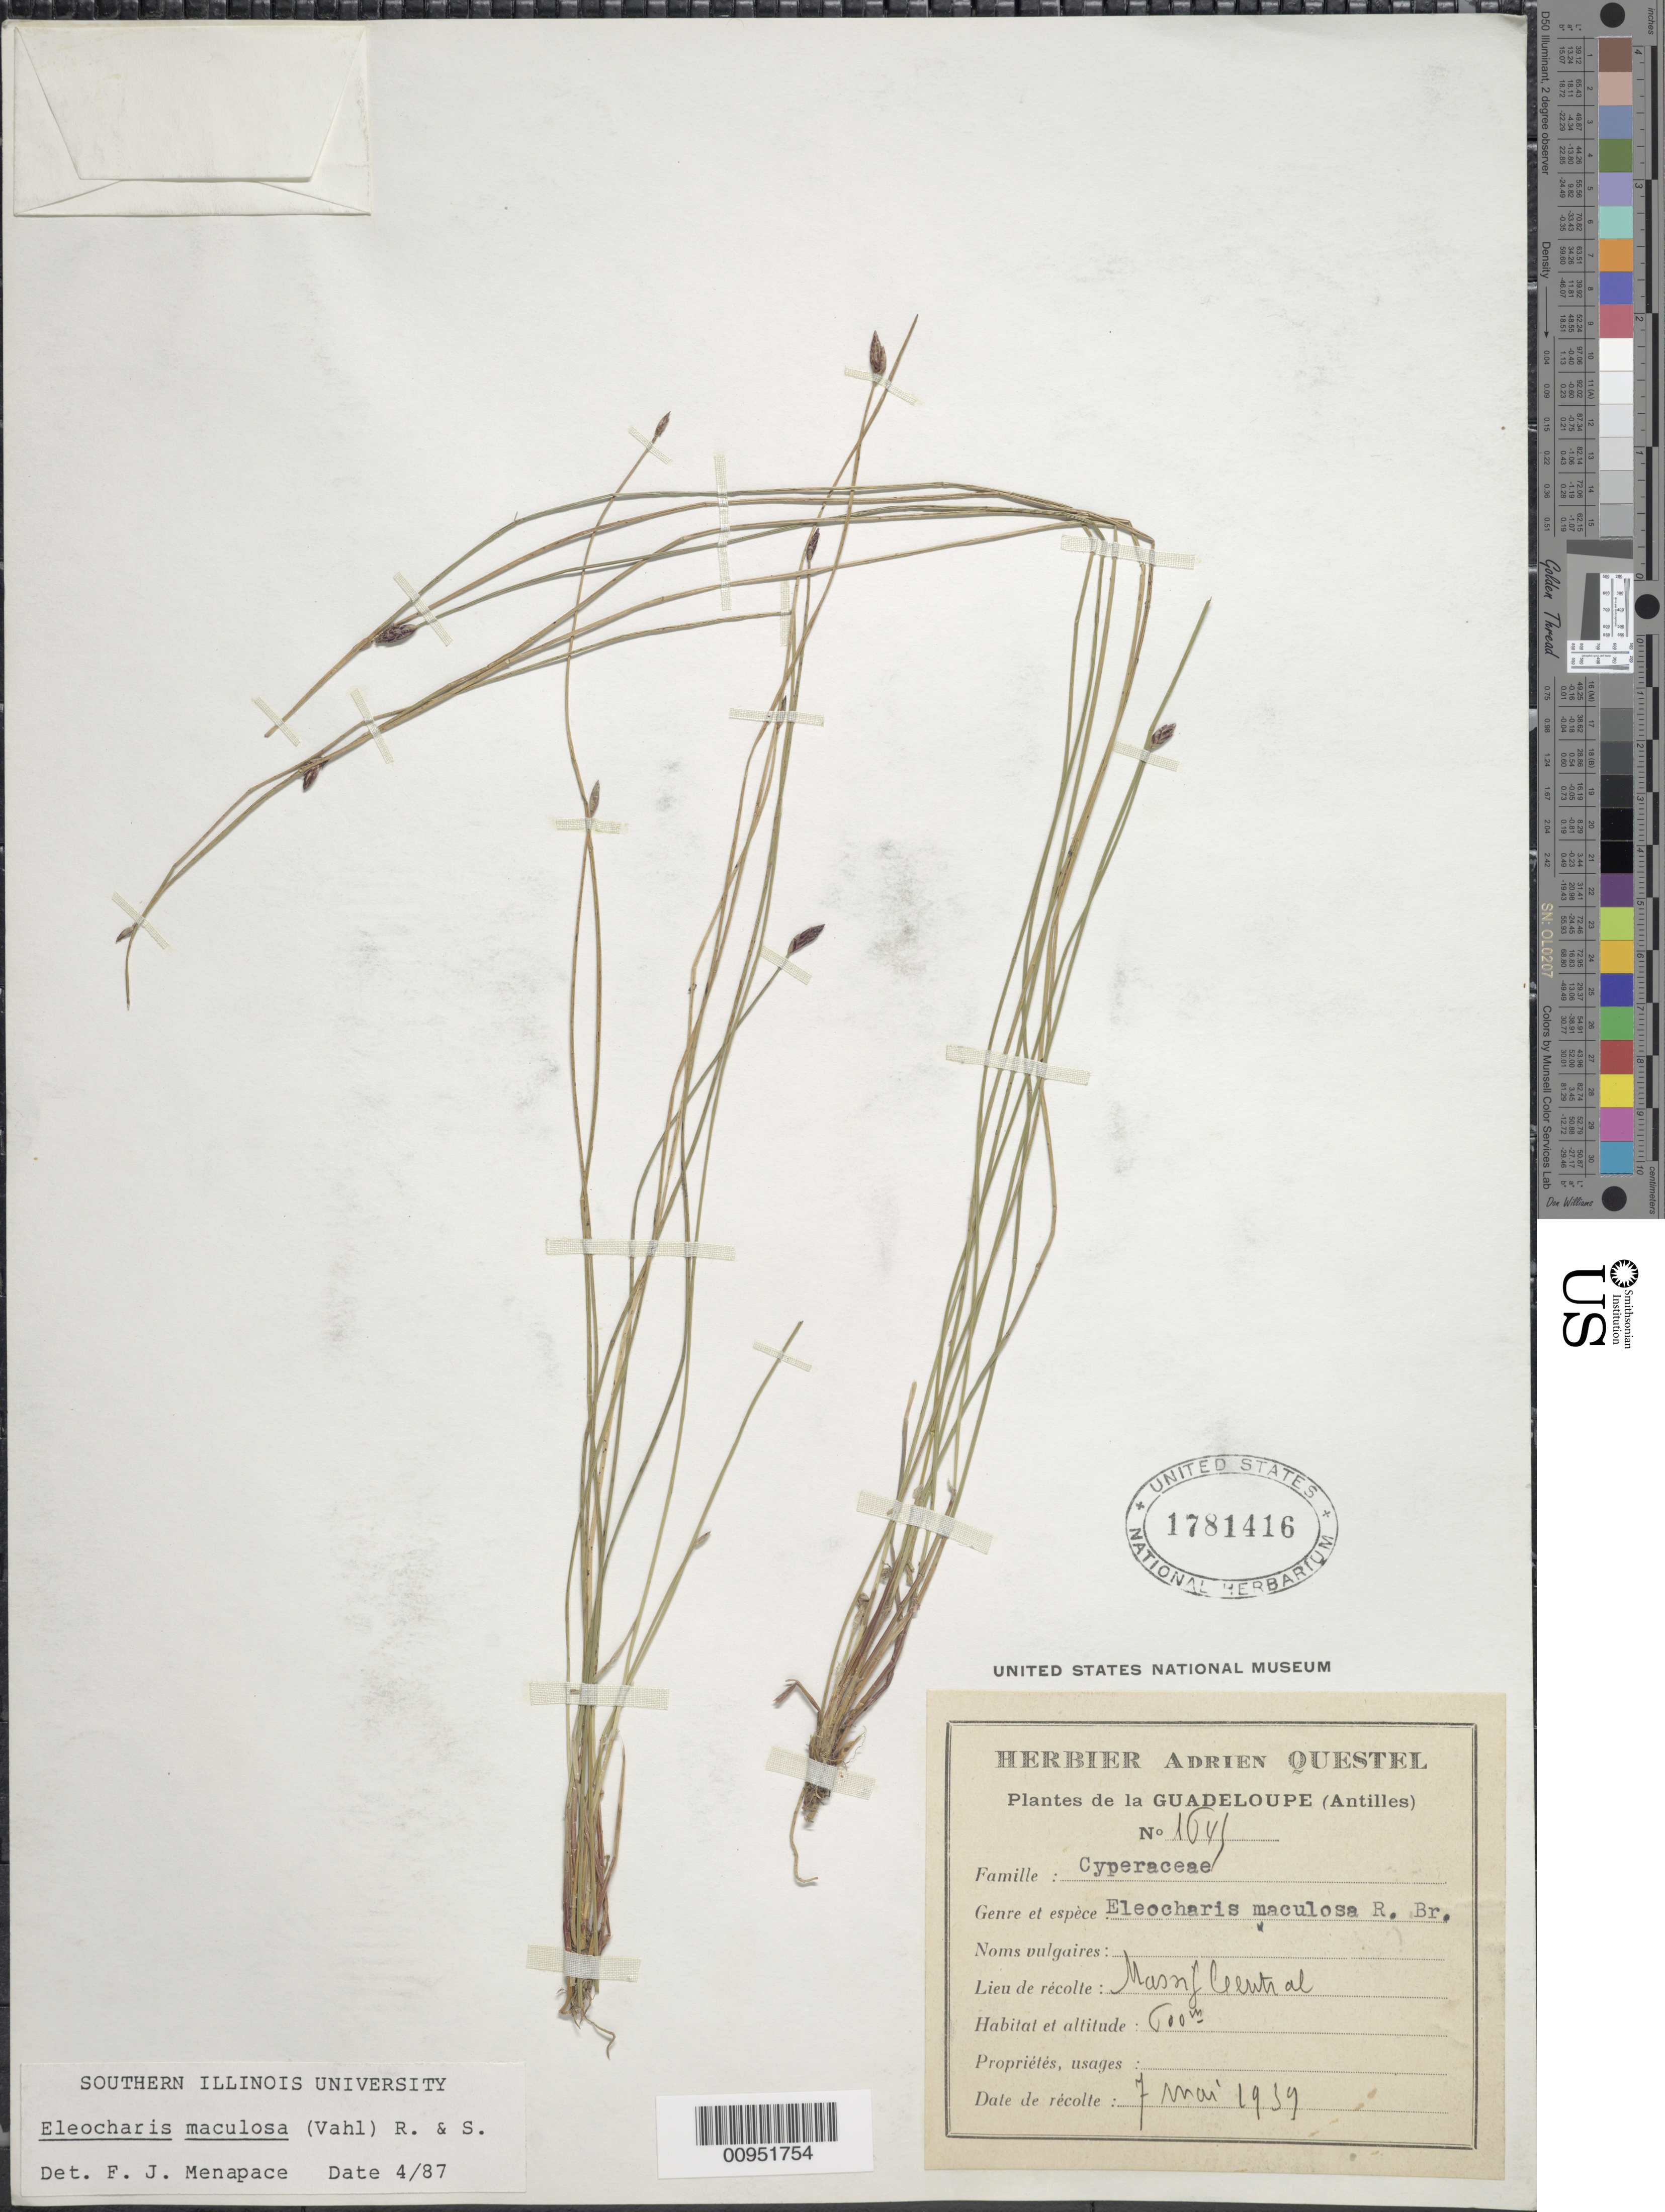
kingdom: Plantae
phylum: Tracheophyta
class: Liliopsida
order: Poales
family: Cyperaceae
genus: Eleocharis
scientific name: Eleocharis maculosa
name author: (Vahl) Roem. & Schult.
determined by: Menapace, F. J.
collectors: A. Questel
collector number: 1641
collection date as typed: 07 May 1939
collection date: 1939-05-07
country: Guadeloupe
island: Basse Terre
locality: Massif Central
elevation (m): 600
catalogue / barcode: US 1781416